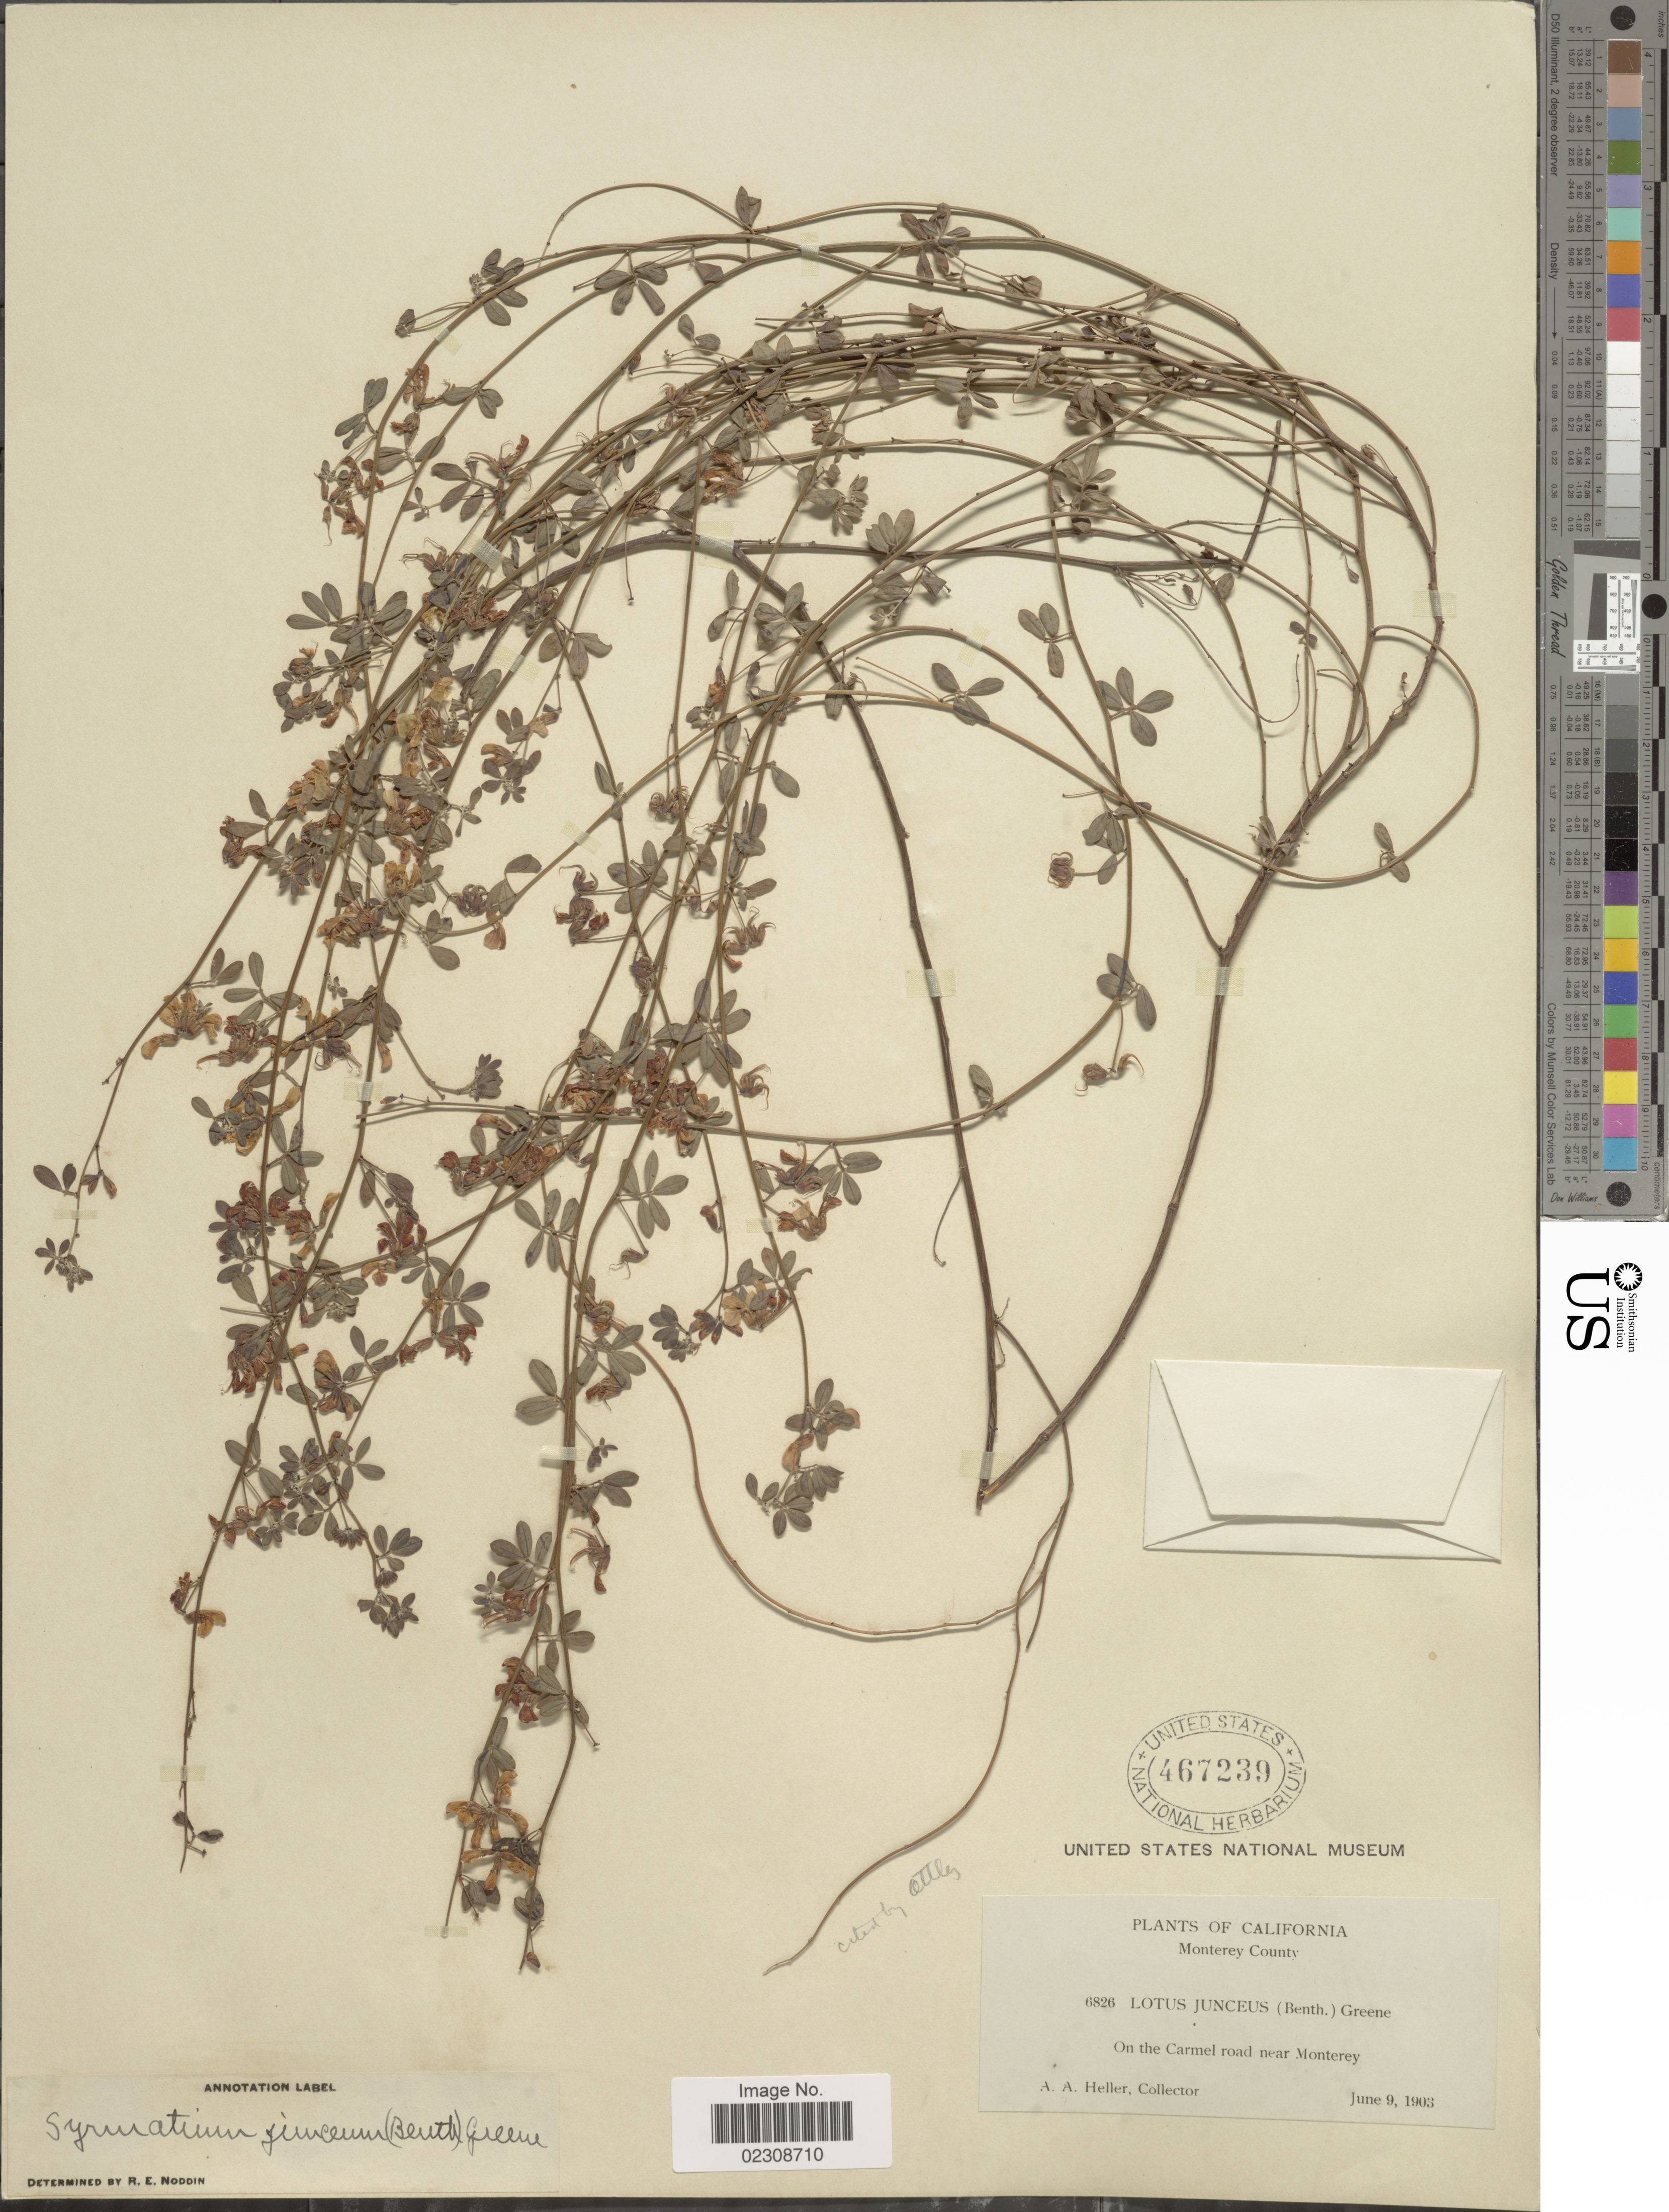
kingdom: Plantae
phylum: Tracheophyta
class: Magnoliopsida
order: Fabales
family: Fabaceae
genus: Syrmatium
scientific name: Syrmatium junceum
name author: (Benth.) Greene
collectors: A. A. Heller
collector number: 6826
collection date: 1903-06-09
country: United States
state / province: California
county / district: Monterey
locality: Monterey County. On the Carmel road near Monterey.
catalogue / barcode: US 467239